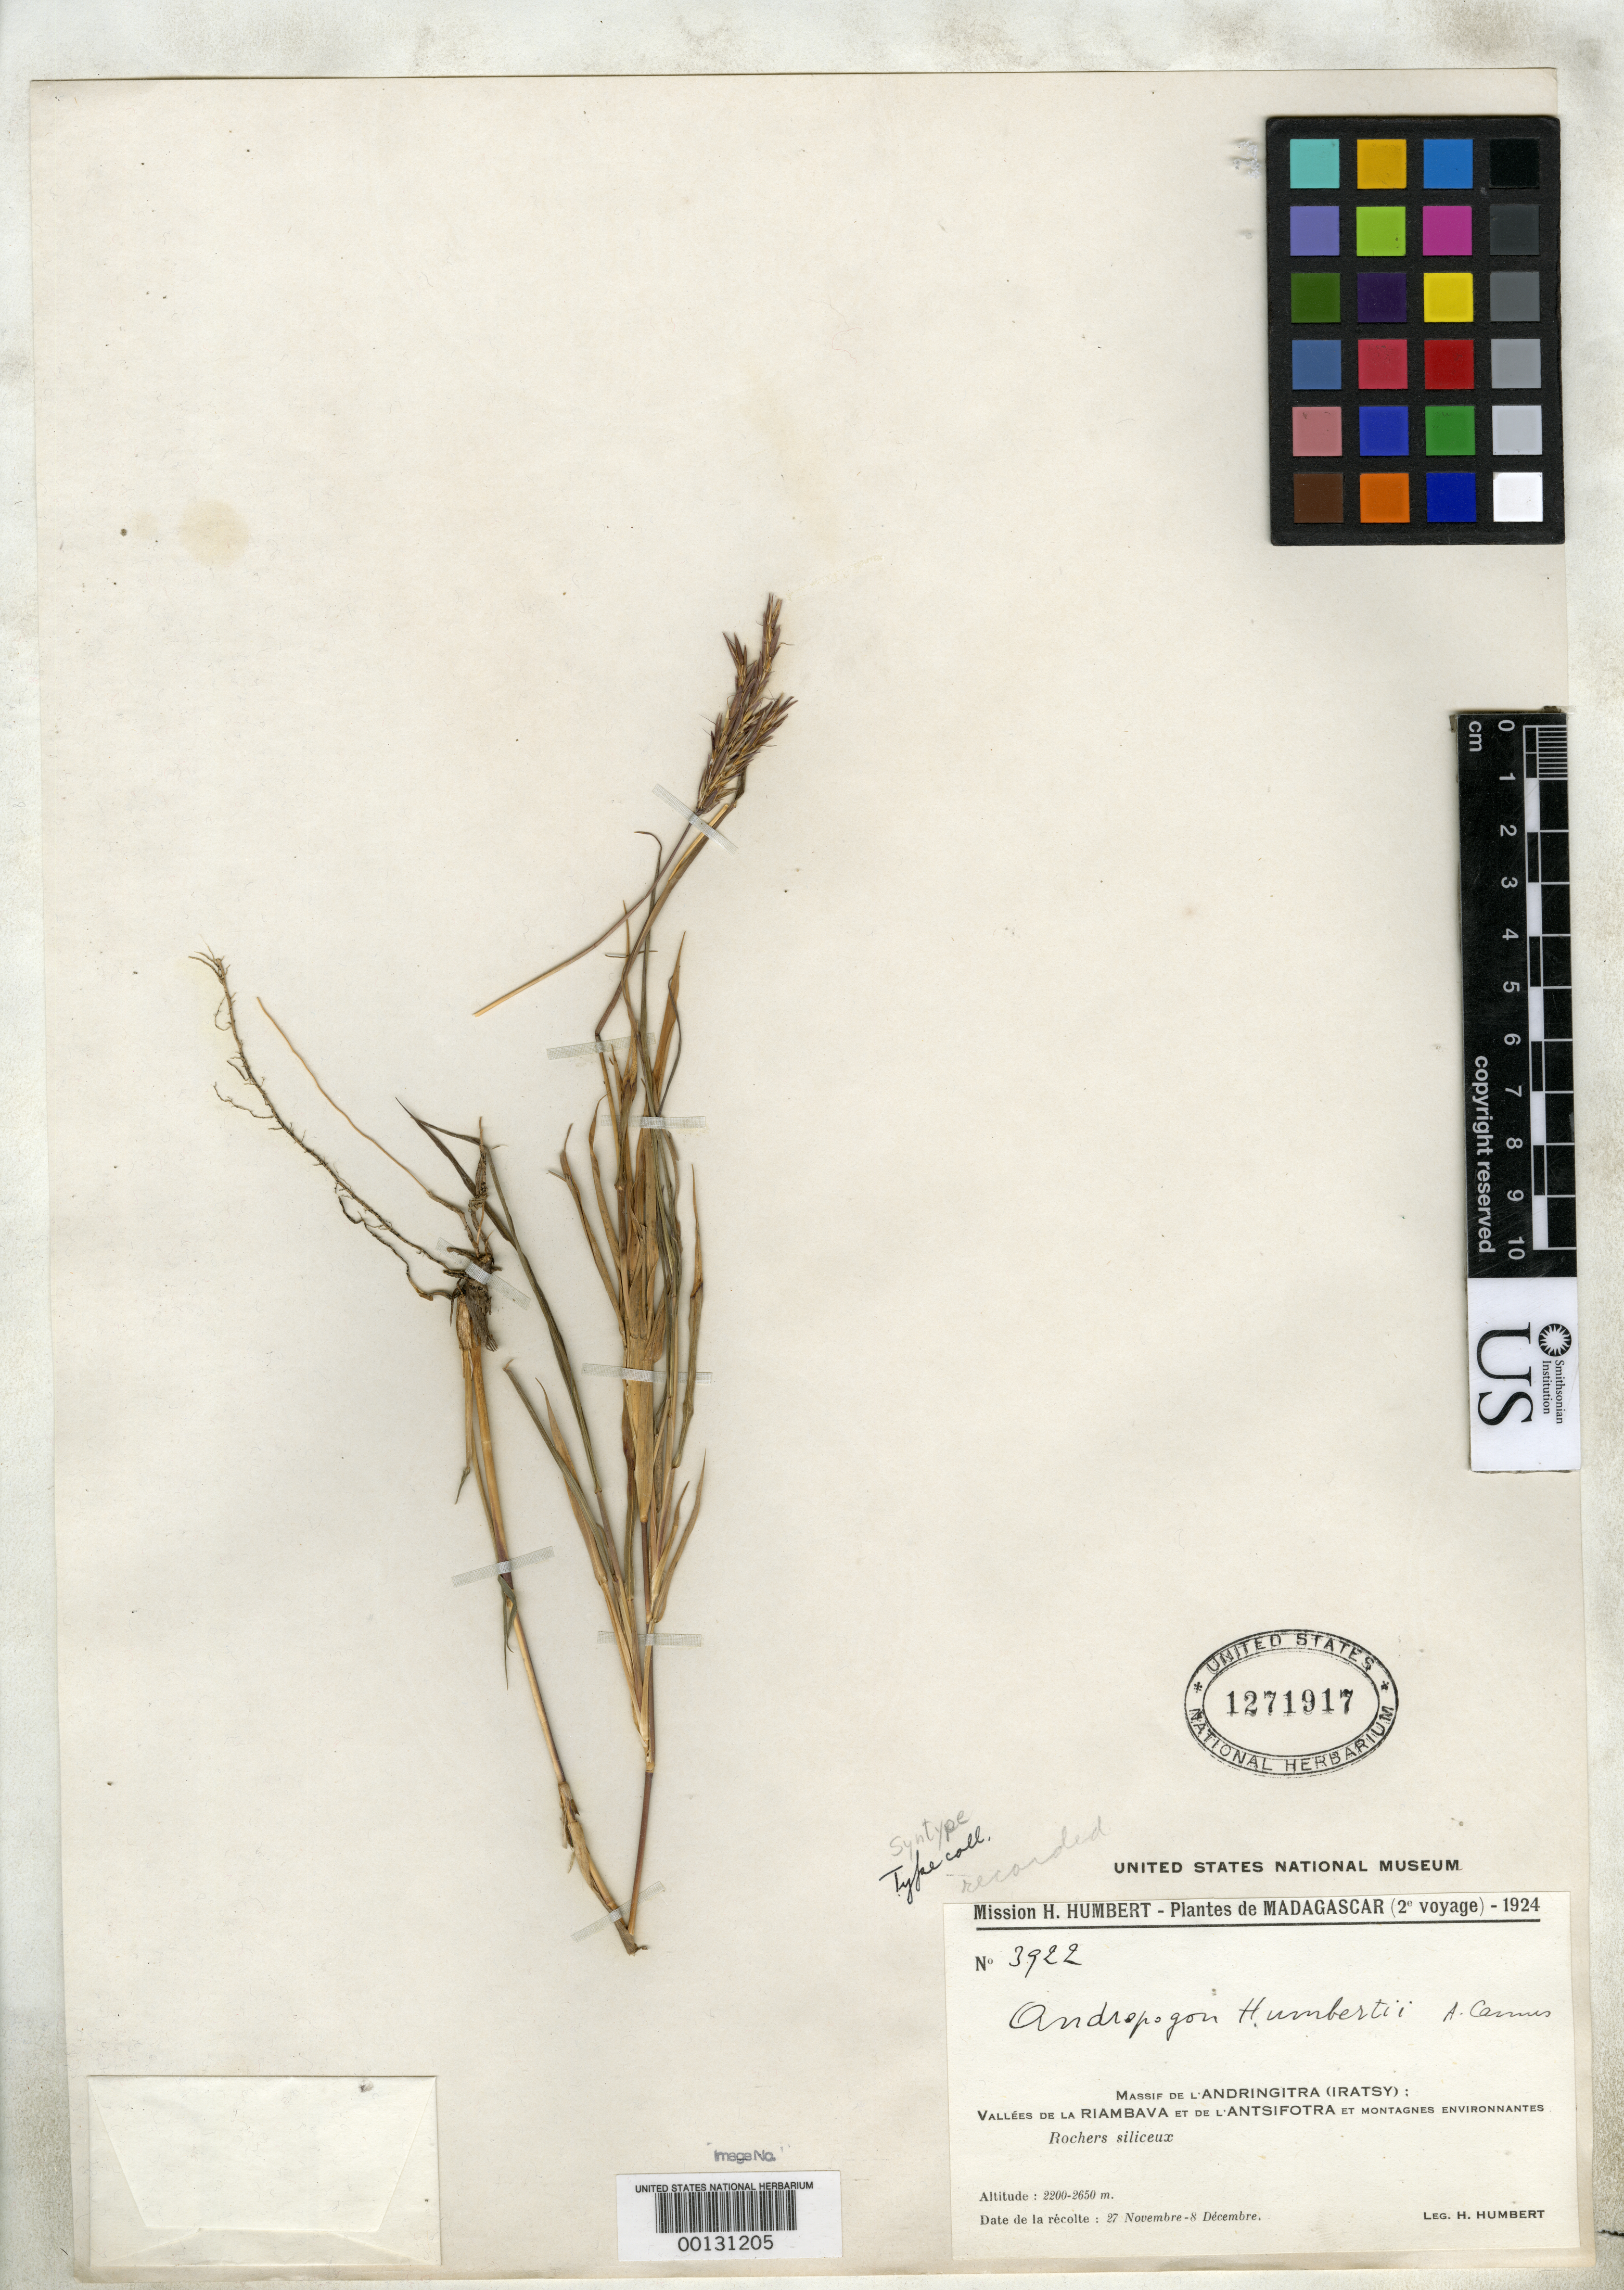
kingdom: Plantae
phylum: Tracheophyta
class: Liliopsida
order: Poales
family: Poaceae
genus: Andropogon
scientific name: Andropogon humbertii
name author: A. Camus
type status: Syntype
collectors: H. Humbert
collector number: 3922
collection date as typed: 27 Nov 1924 to 08 Dec 1924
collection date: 1924-11-27/1924-12-08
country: Madagascar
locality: Massif de L'Andringitra (Iratsy) vallees de La Riambava et de L'Antsifotra.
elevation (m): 2200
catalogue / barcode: US 1271917